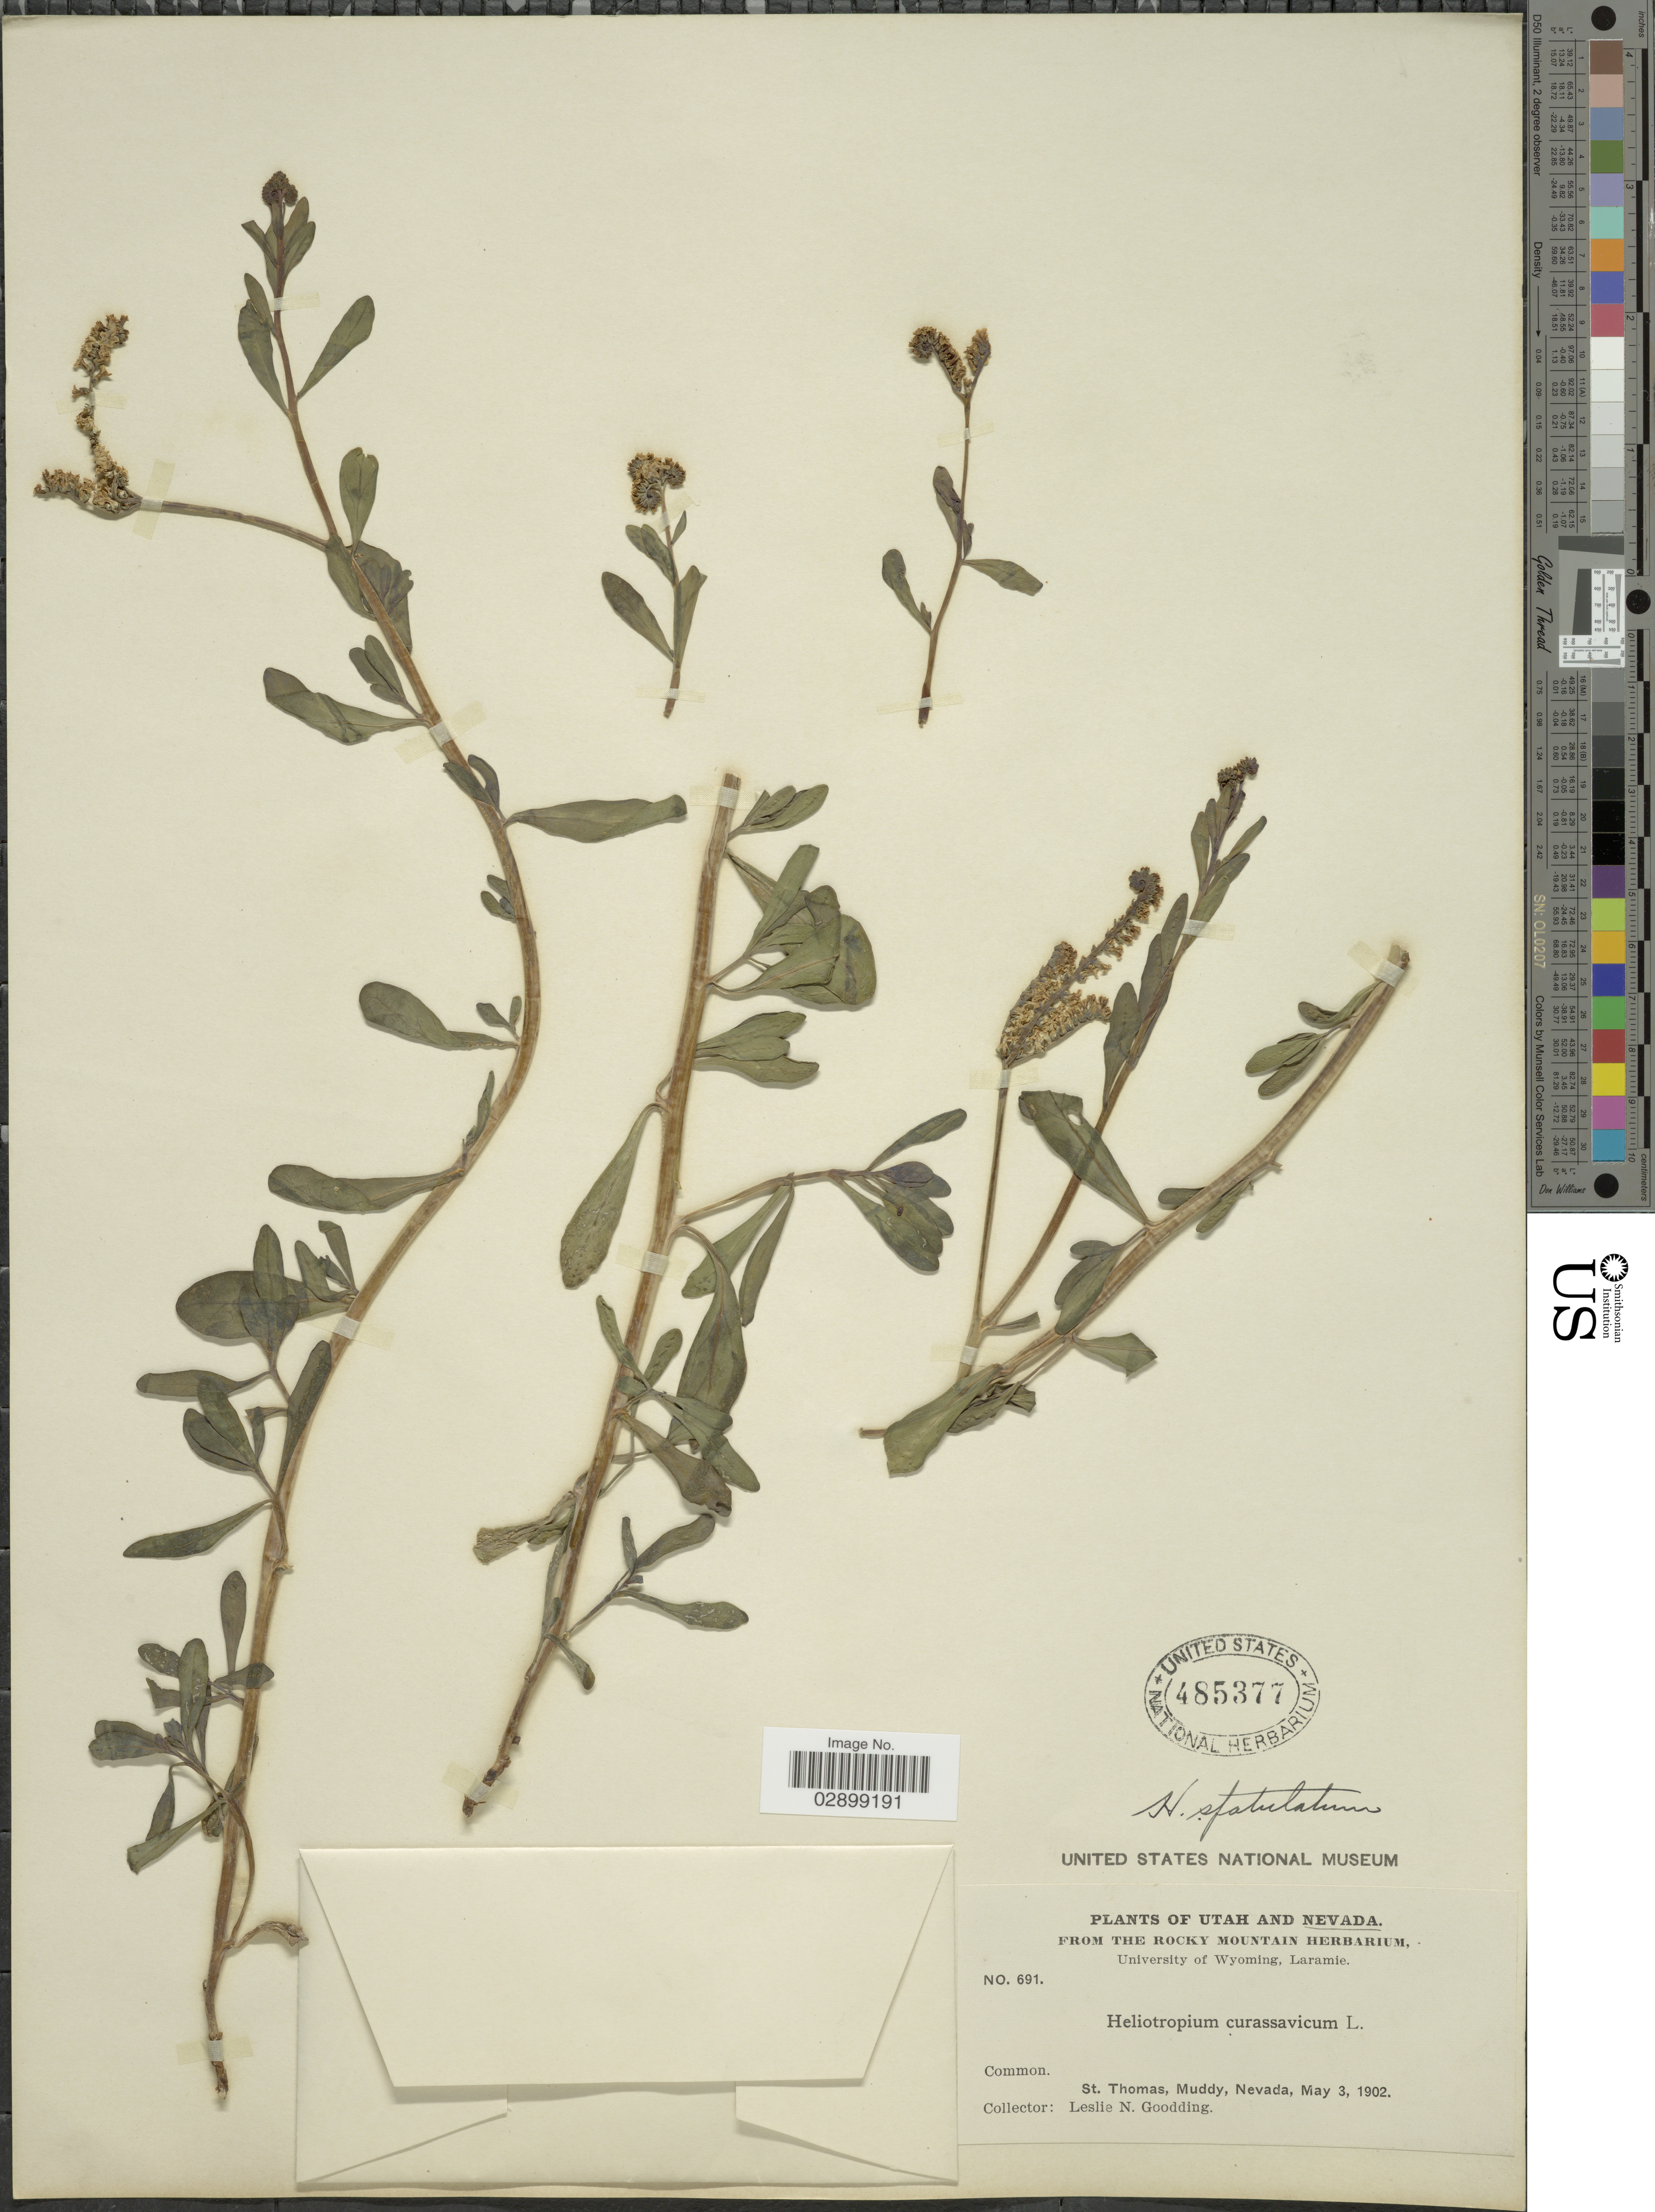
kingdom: Plantae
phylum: Tracheophyta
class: Magnoliopsida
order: Boraginales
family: Heliotropiaceae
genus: Heliotropium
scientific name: Heliotropium sp.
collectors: L. N. Goodding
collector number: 691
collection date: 1902-05-03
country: United States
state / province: Nevada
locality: St. Thomas, Muddy.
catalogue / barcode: US 485377